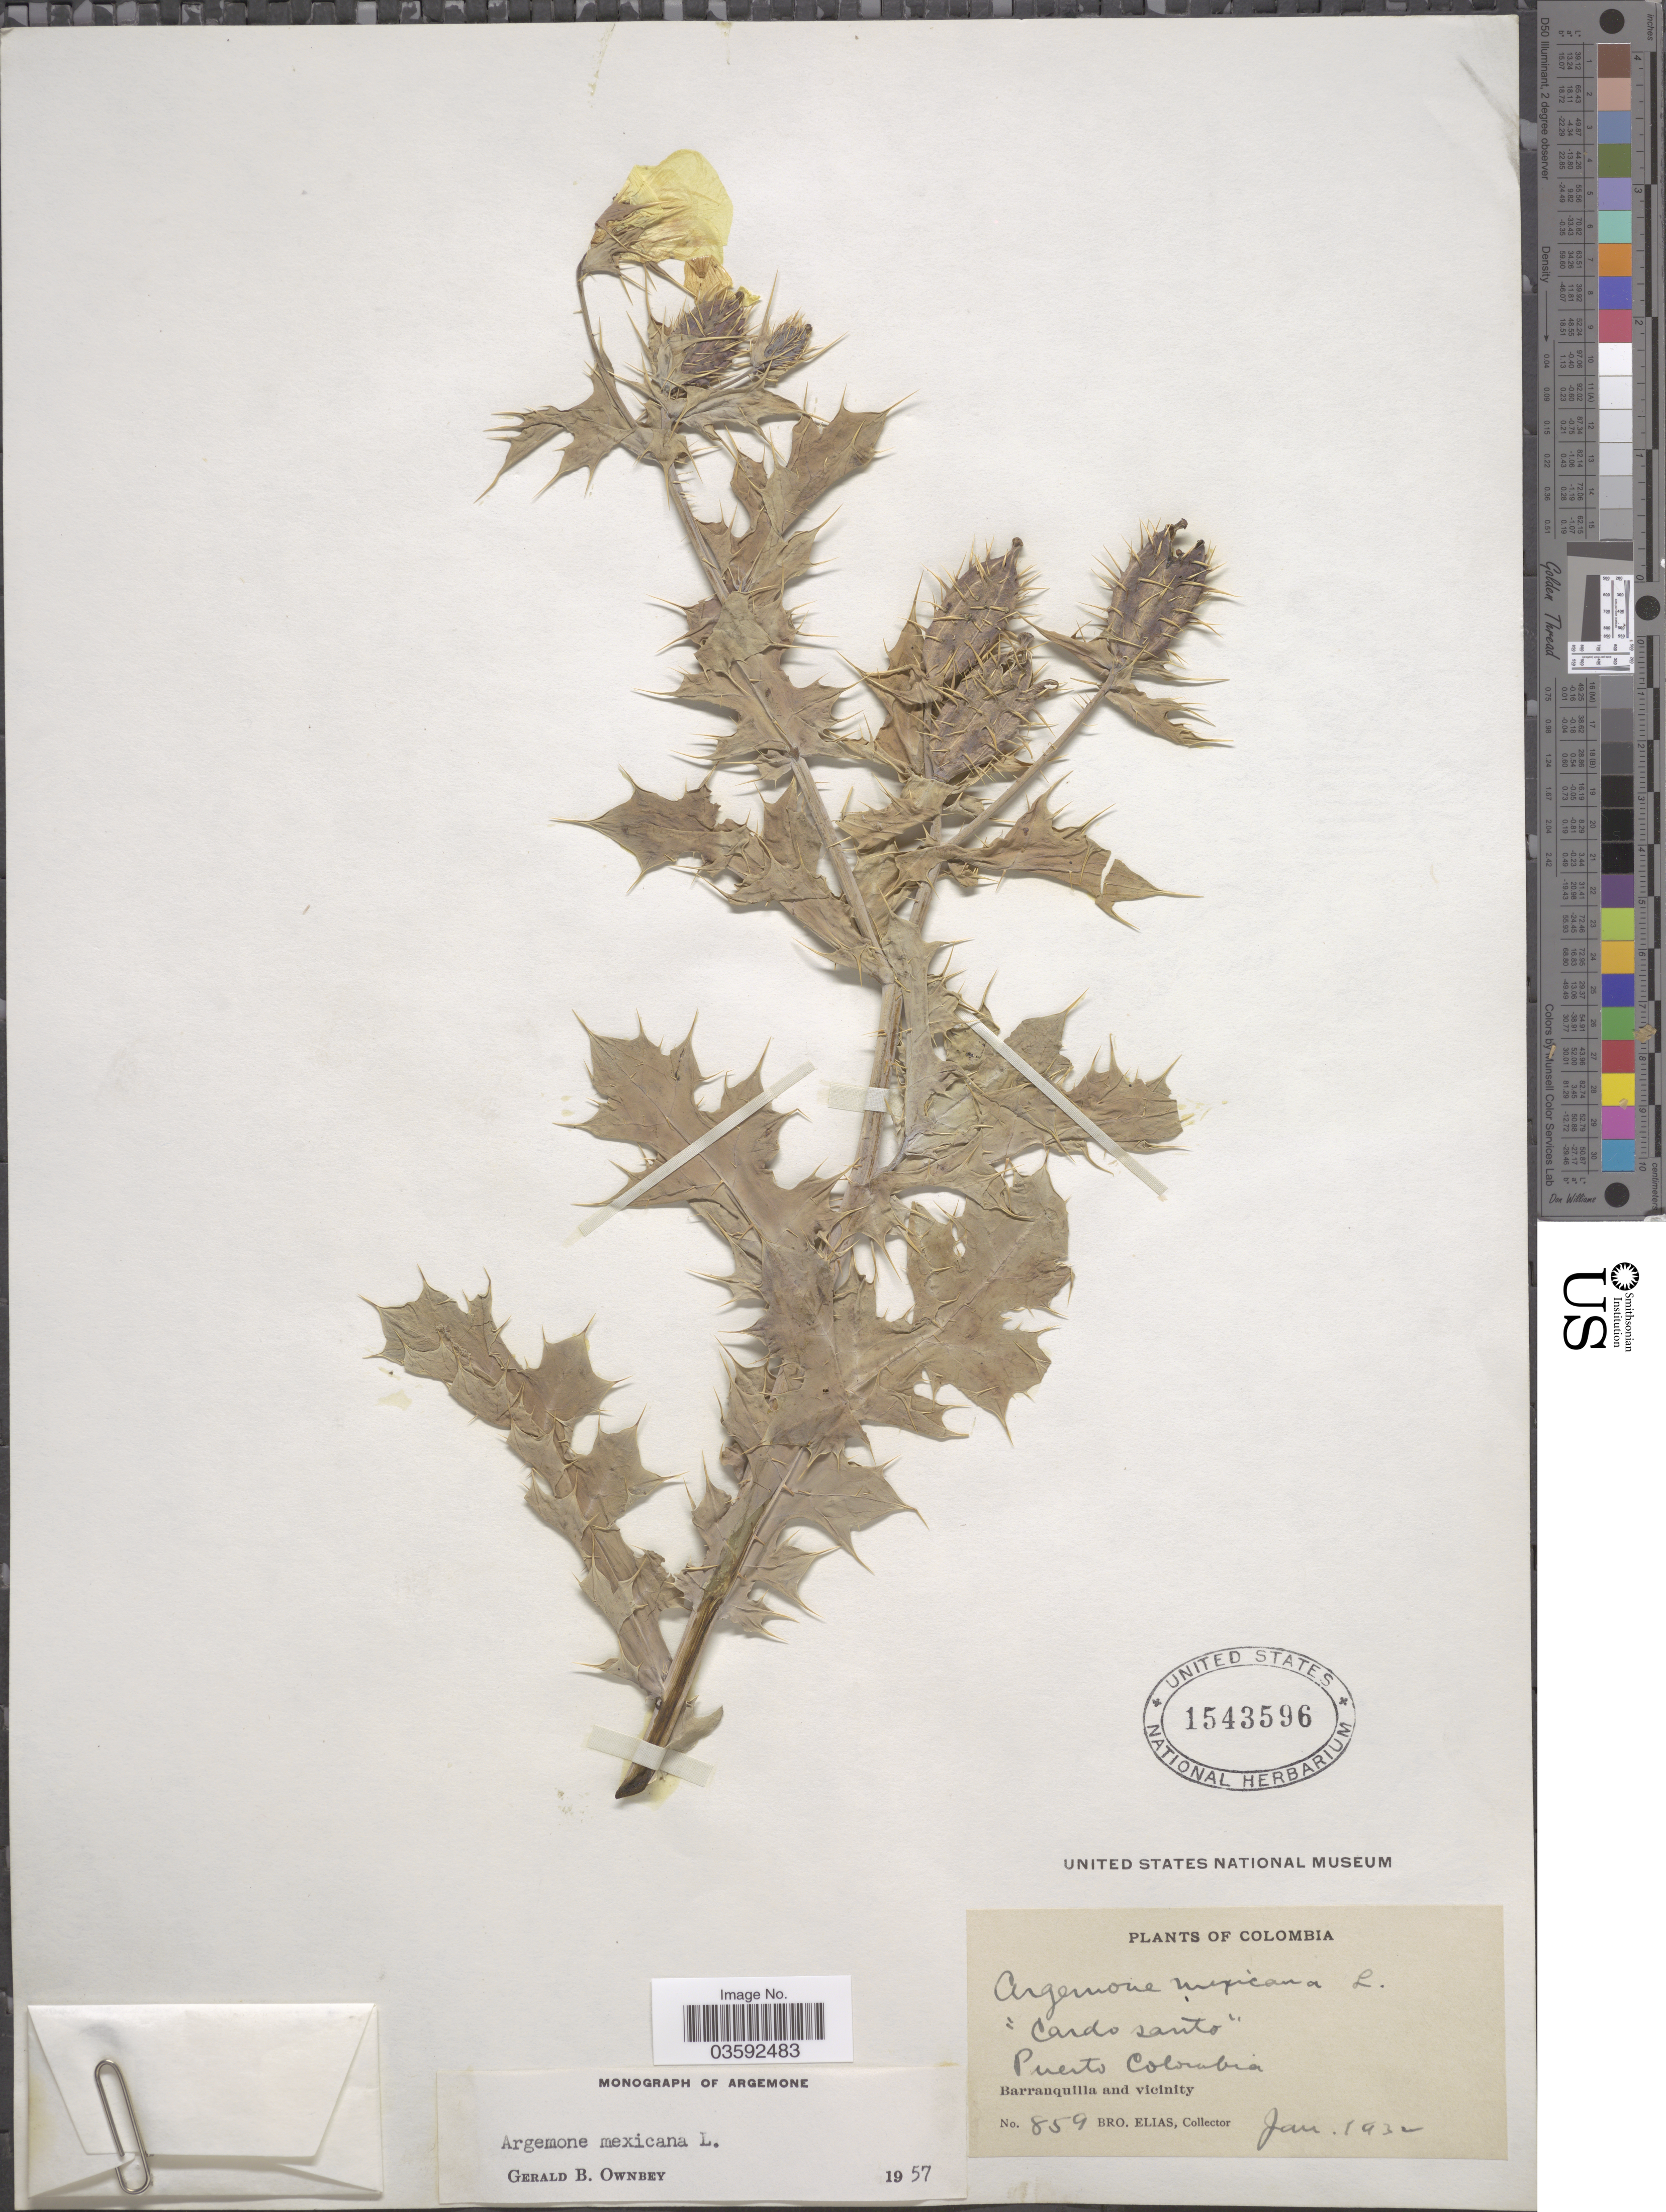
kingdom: Plantae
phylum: Tracheophyta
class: Magnoliopsida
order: Ranunculales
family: Papaveraceae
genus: Argemone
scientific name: Argemone mexicana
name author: L.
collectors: Bro. Elias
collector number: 859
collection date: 1932-01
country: Colombia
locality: Puerto Colombia. Barranquilla and vicinity.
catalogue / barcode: US 1543596